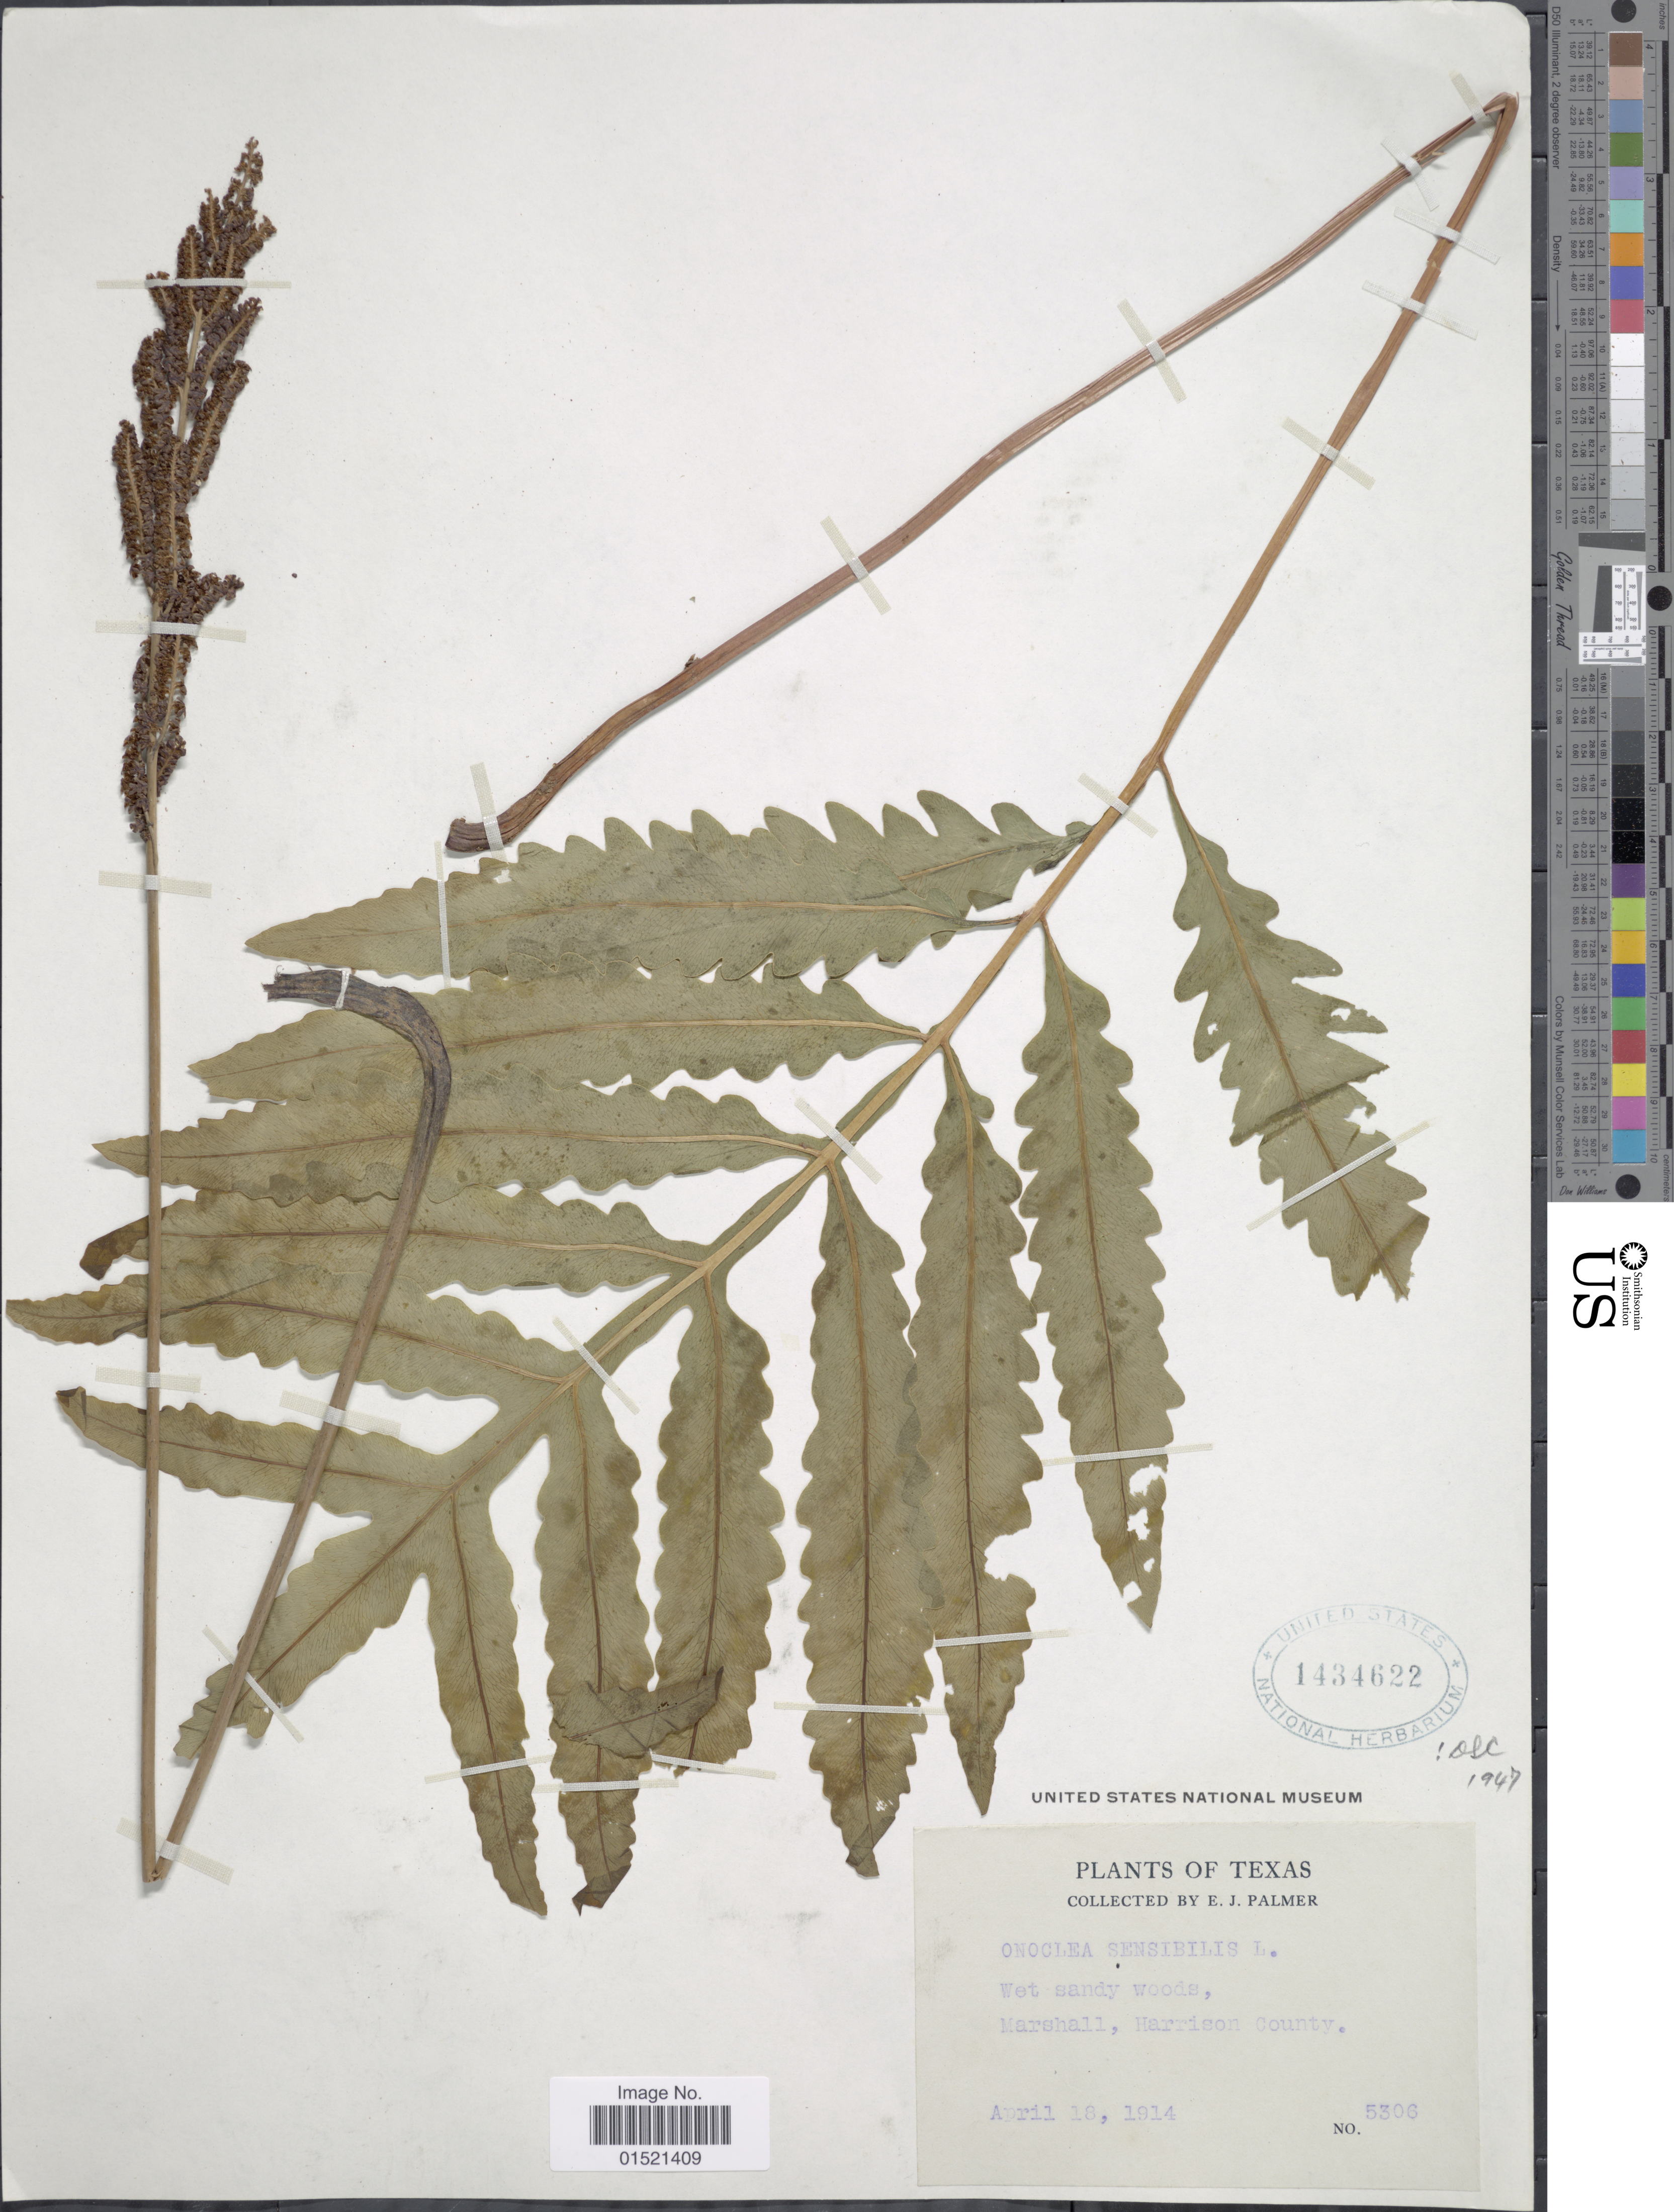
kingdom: Plantae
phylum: Tracheophyta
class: Polypodiopsida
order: Polypodiales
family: Onocleaceae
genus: Onoclea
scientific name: Onoclea sensibilis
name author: L.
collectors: E. J. Palmer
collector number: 5306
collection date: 1914-04-18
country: United States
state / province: Texas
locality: Marshall, Harrison County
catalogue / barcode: US 1434622